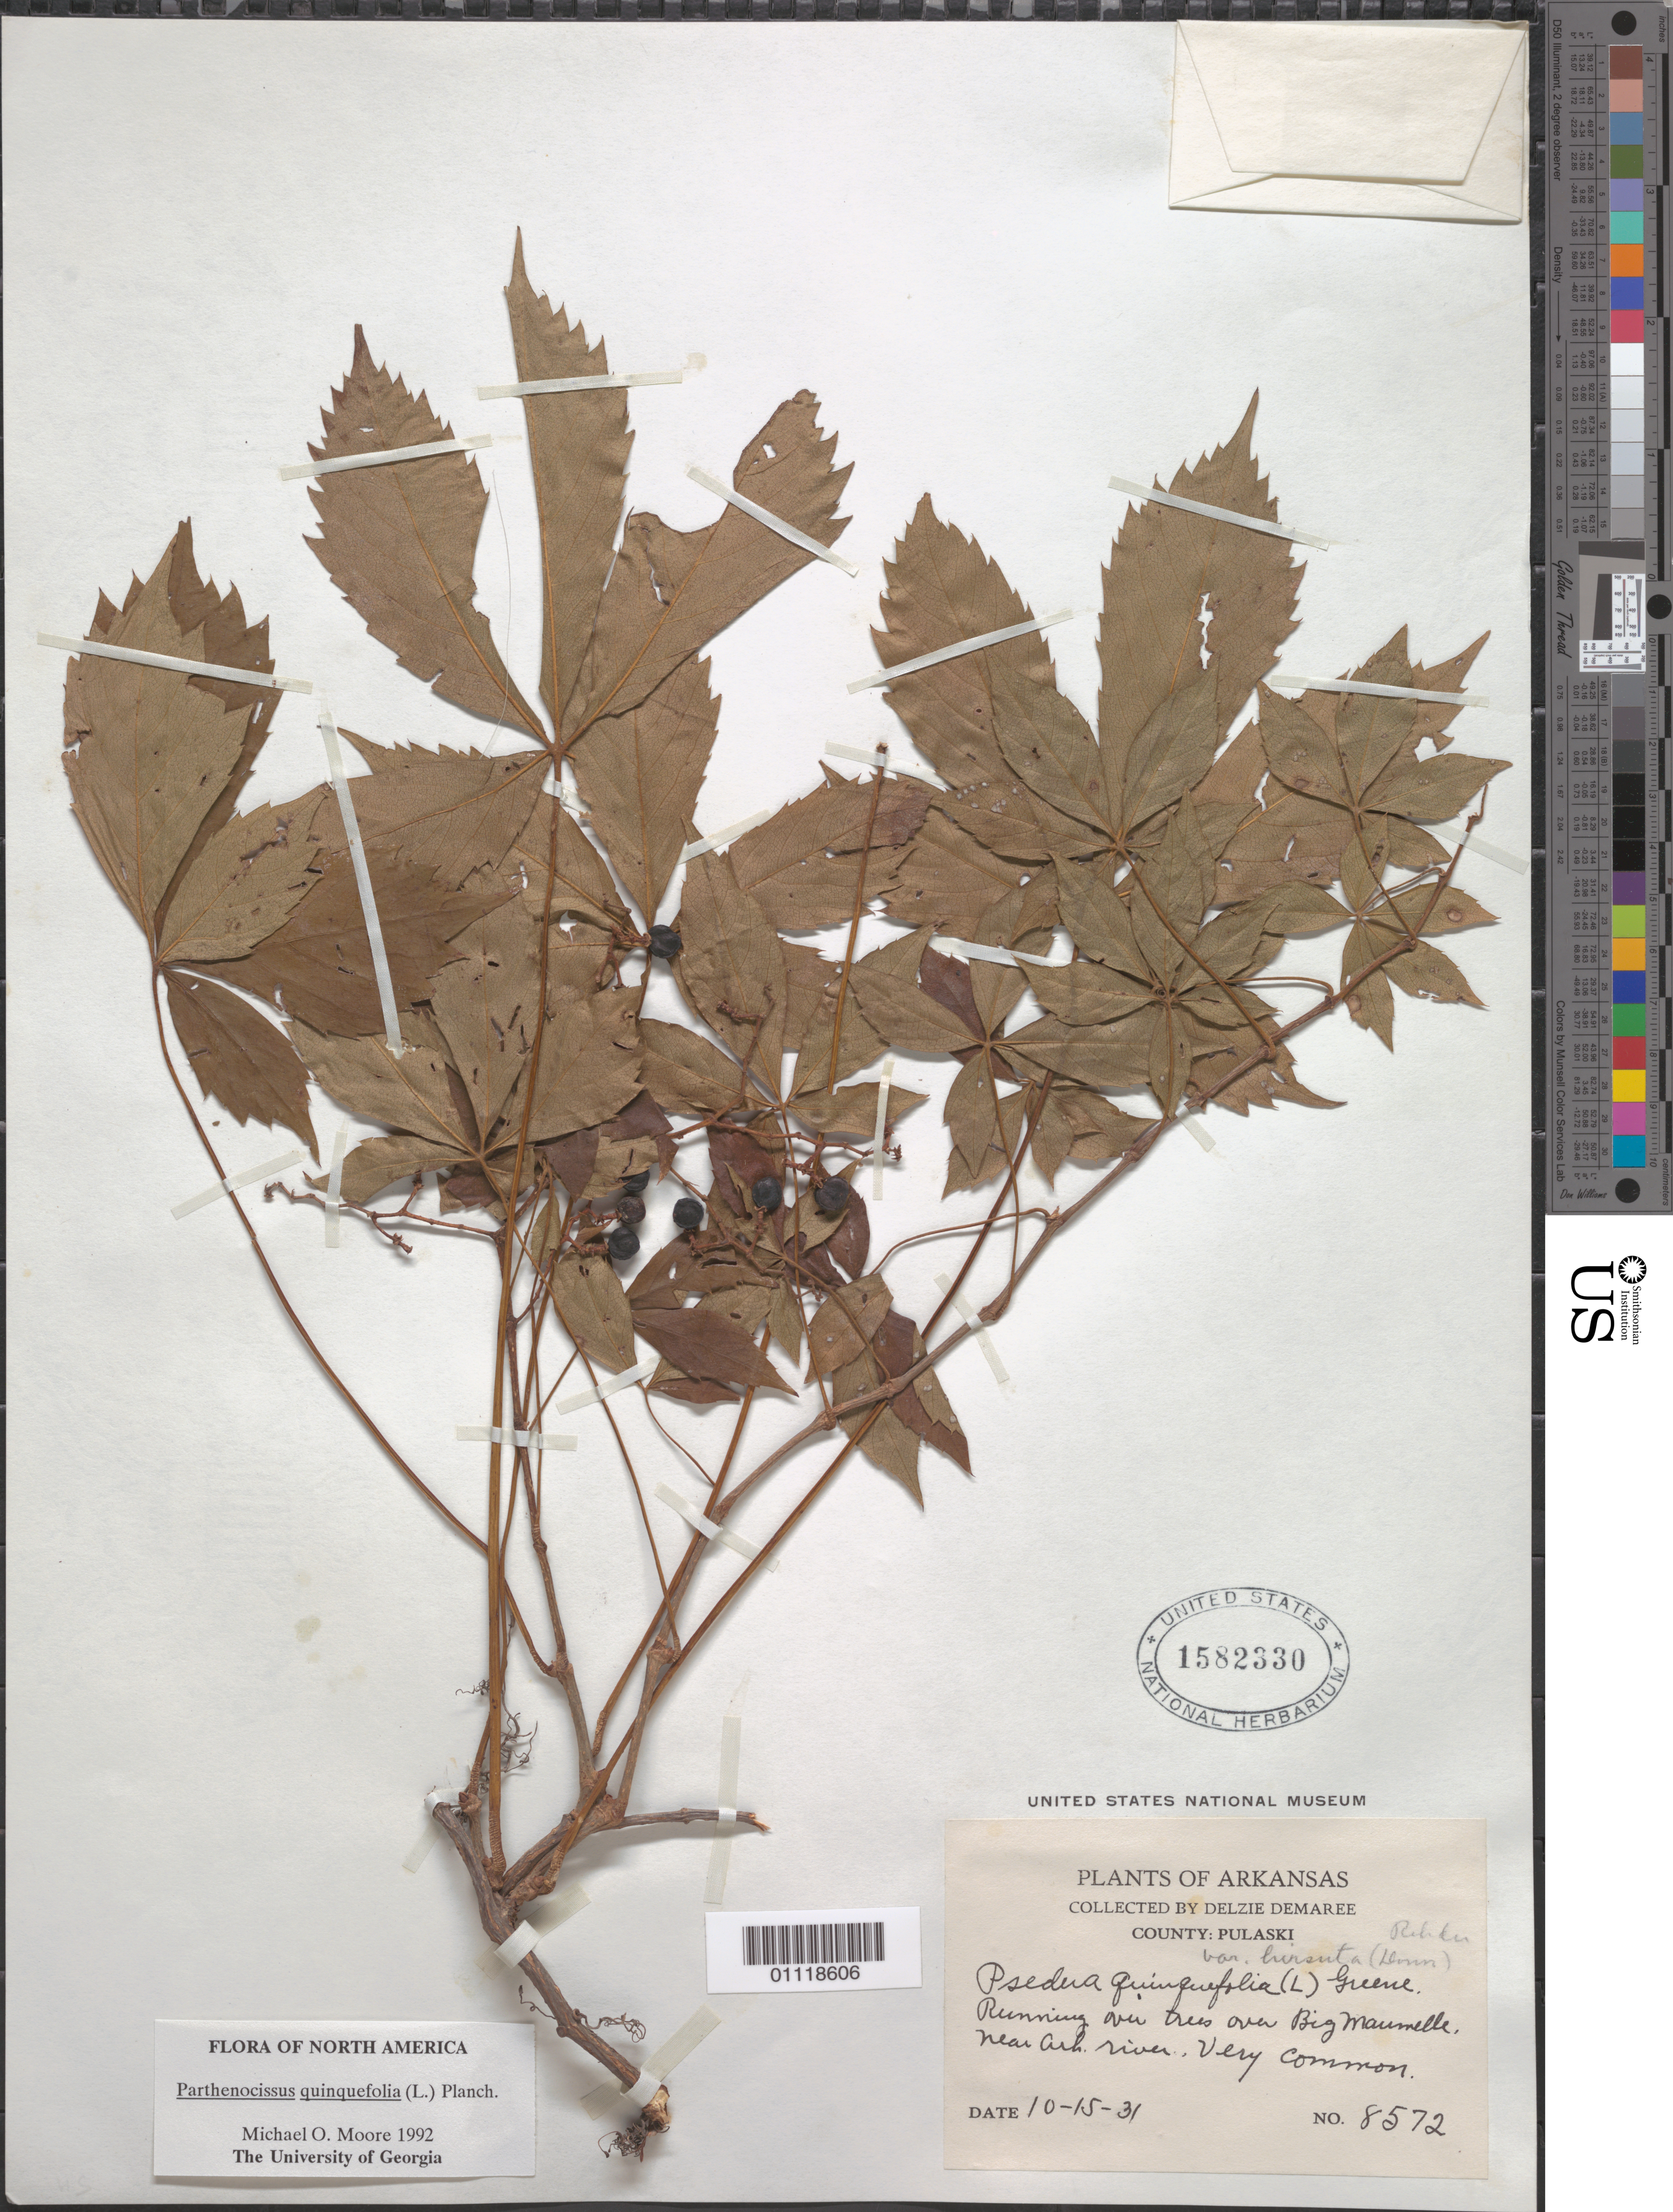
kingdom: Plantae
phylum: Tracheophyta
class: Magnoliopsida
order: Vitales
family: Vitaceae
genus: Parthenocissus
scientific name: Parthenocissus quinquefolia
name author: (L.) Planch.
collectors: D. Demaree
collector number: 8572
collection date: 1931-10-15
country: United States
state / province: Arkansas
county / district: Pulaski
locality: Big Maumelle.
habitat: Over trees.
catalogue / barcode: US 1582330